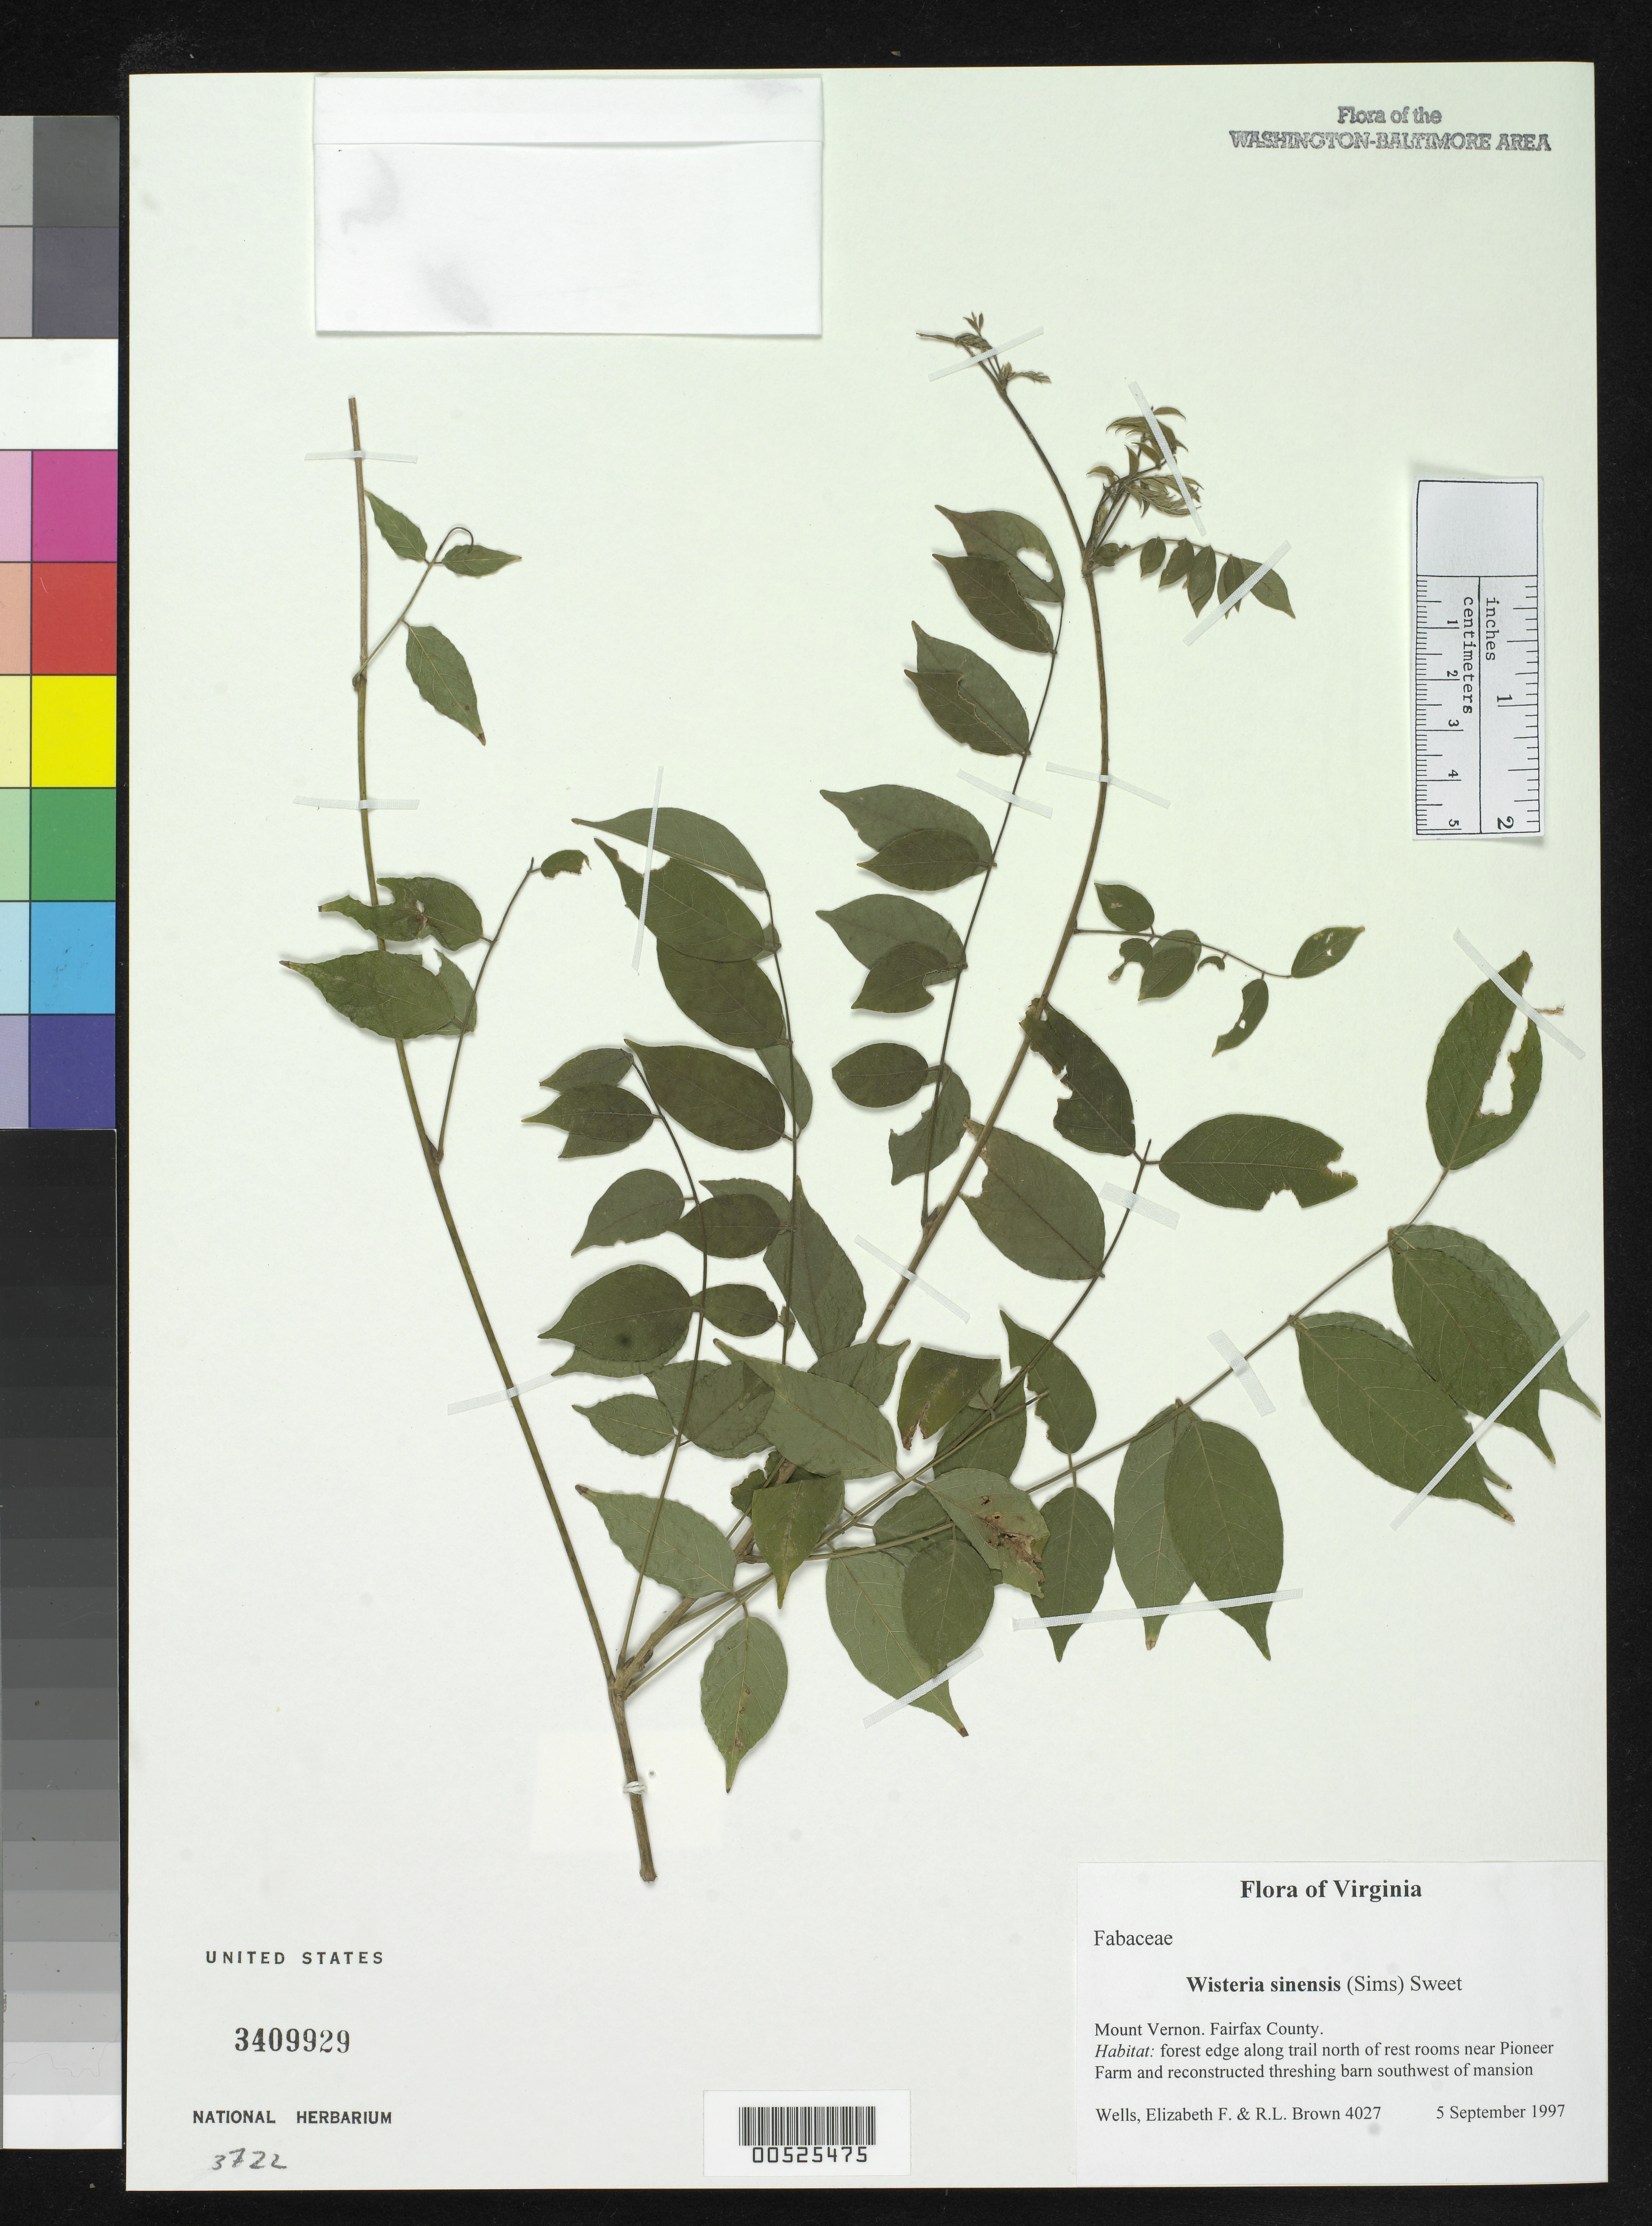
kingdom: Plantae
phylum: Tracheophyta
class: Magnoliopsida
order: Fabales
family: Fabaceae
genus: Wisteria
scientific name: Wisteria sinensis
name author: (Sims) DC.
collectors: E. F. Wells & R. L. Brown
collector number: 4027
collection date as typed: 05 Sep 1997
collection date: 1997-09-05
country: United States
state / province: Virginia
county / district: Fairfax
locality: Mount Vernon.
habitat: Forest edge along trail north of rest rooms near Pioneer Farm and reconstructed threshing barn southwest of mansion.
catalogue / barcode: US 3409929